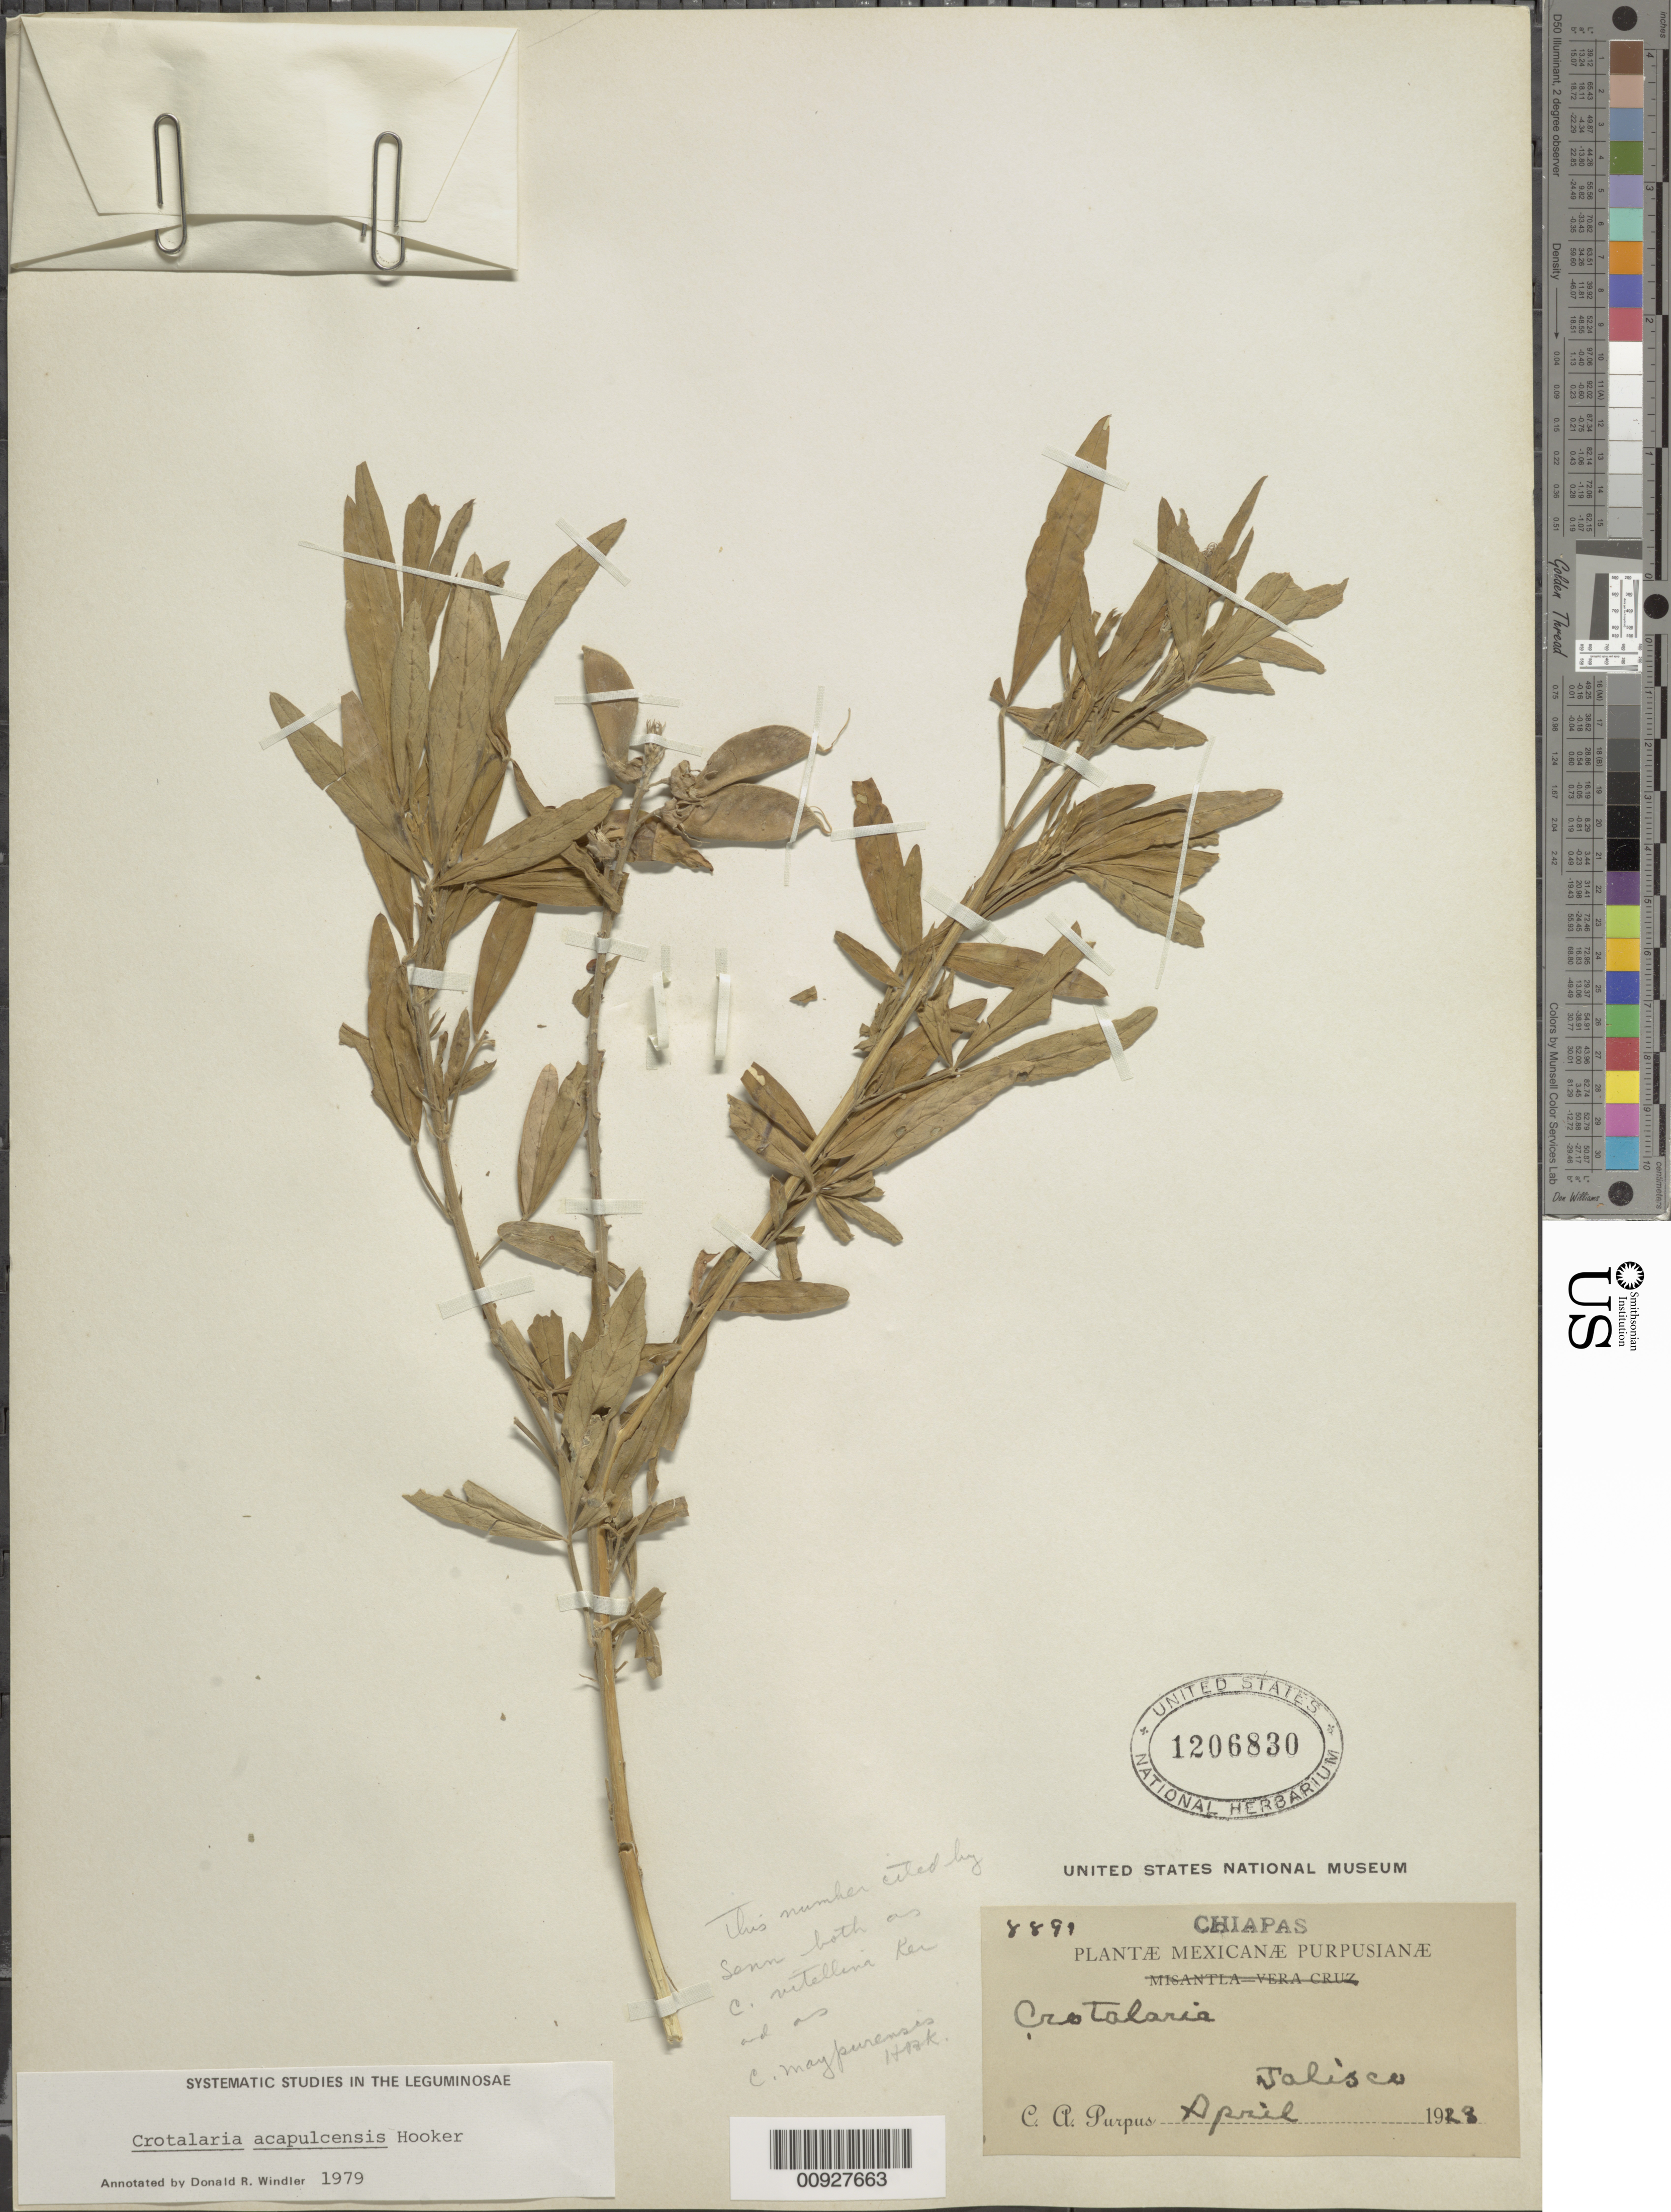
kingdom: Plantae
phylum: Tracheophyta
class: Magnoliopsida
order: Fabales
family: Fabaceae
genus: Crotalaria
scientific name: Crotalaria acapulcensis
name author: Hook. & Arn.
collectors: C. A. Purpus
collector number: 8891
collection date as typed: Apr 1923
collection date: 1923-04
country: Mexico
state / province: Chiapas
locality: Jalisco, Chiapas.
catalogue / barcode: US 1206830